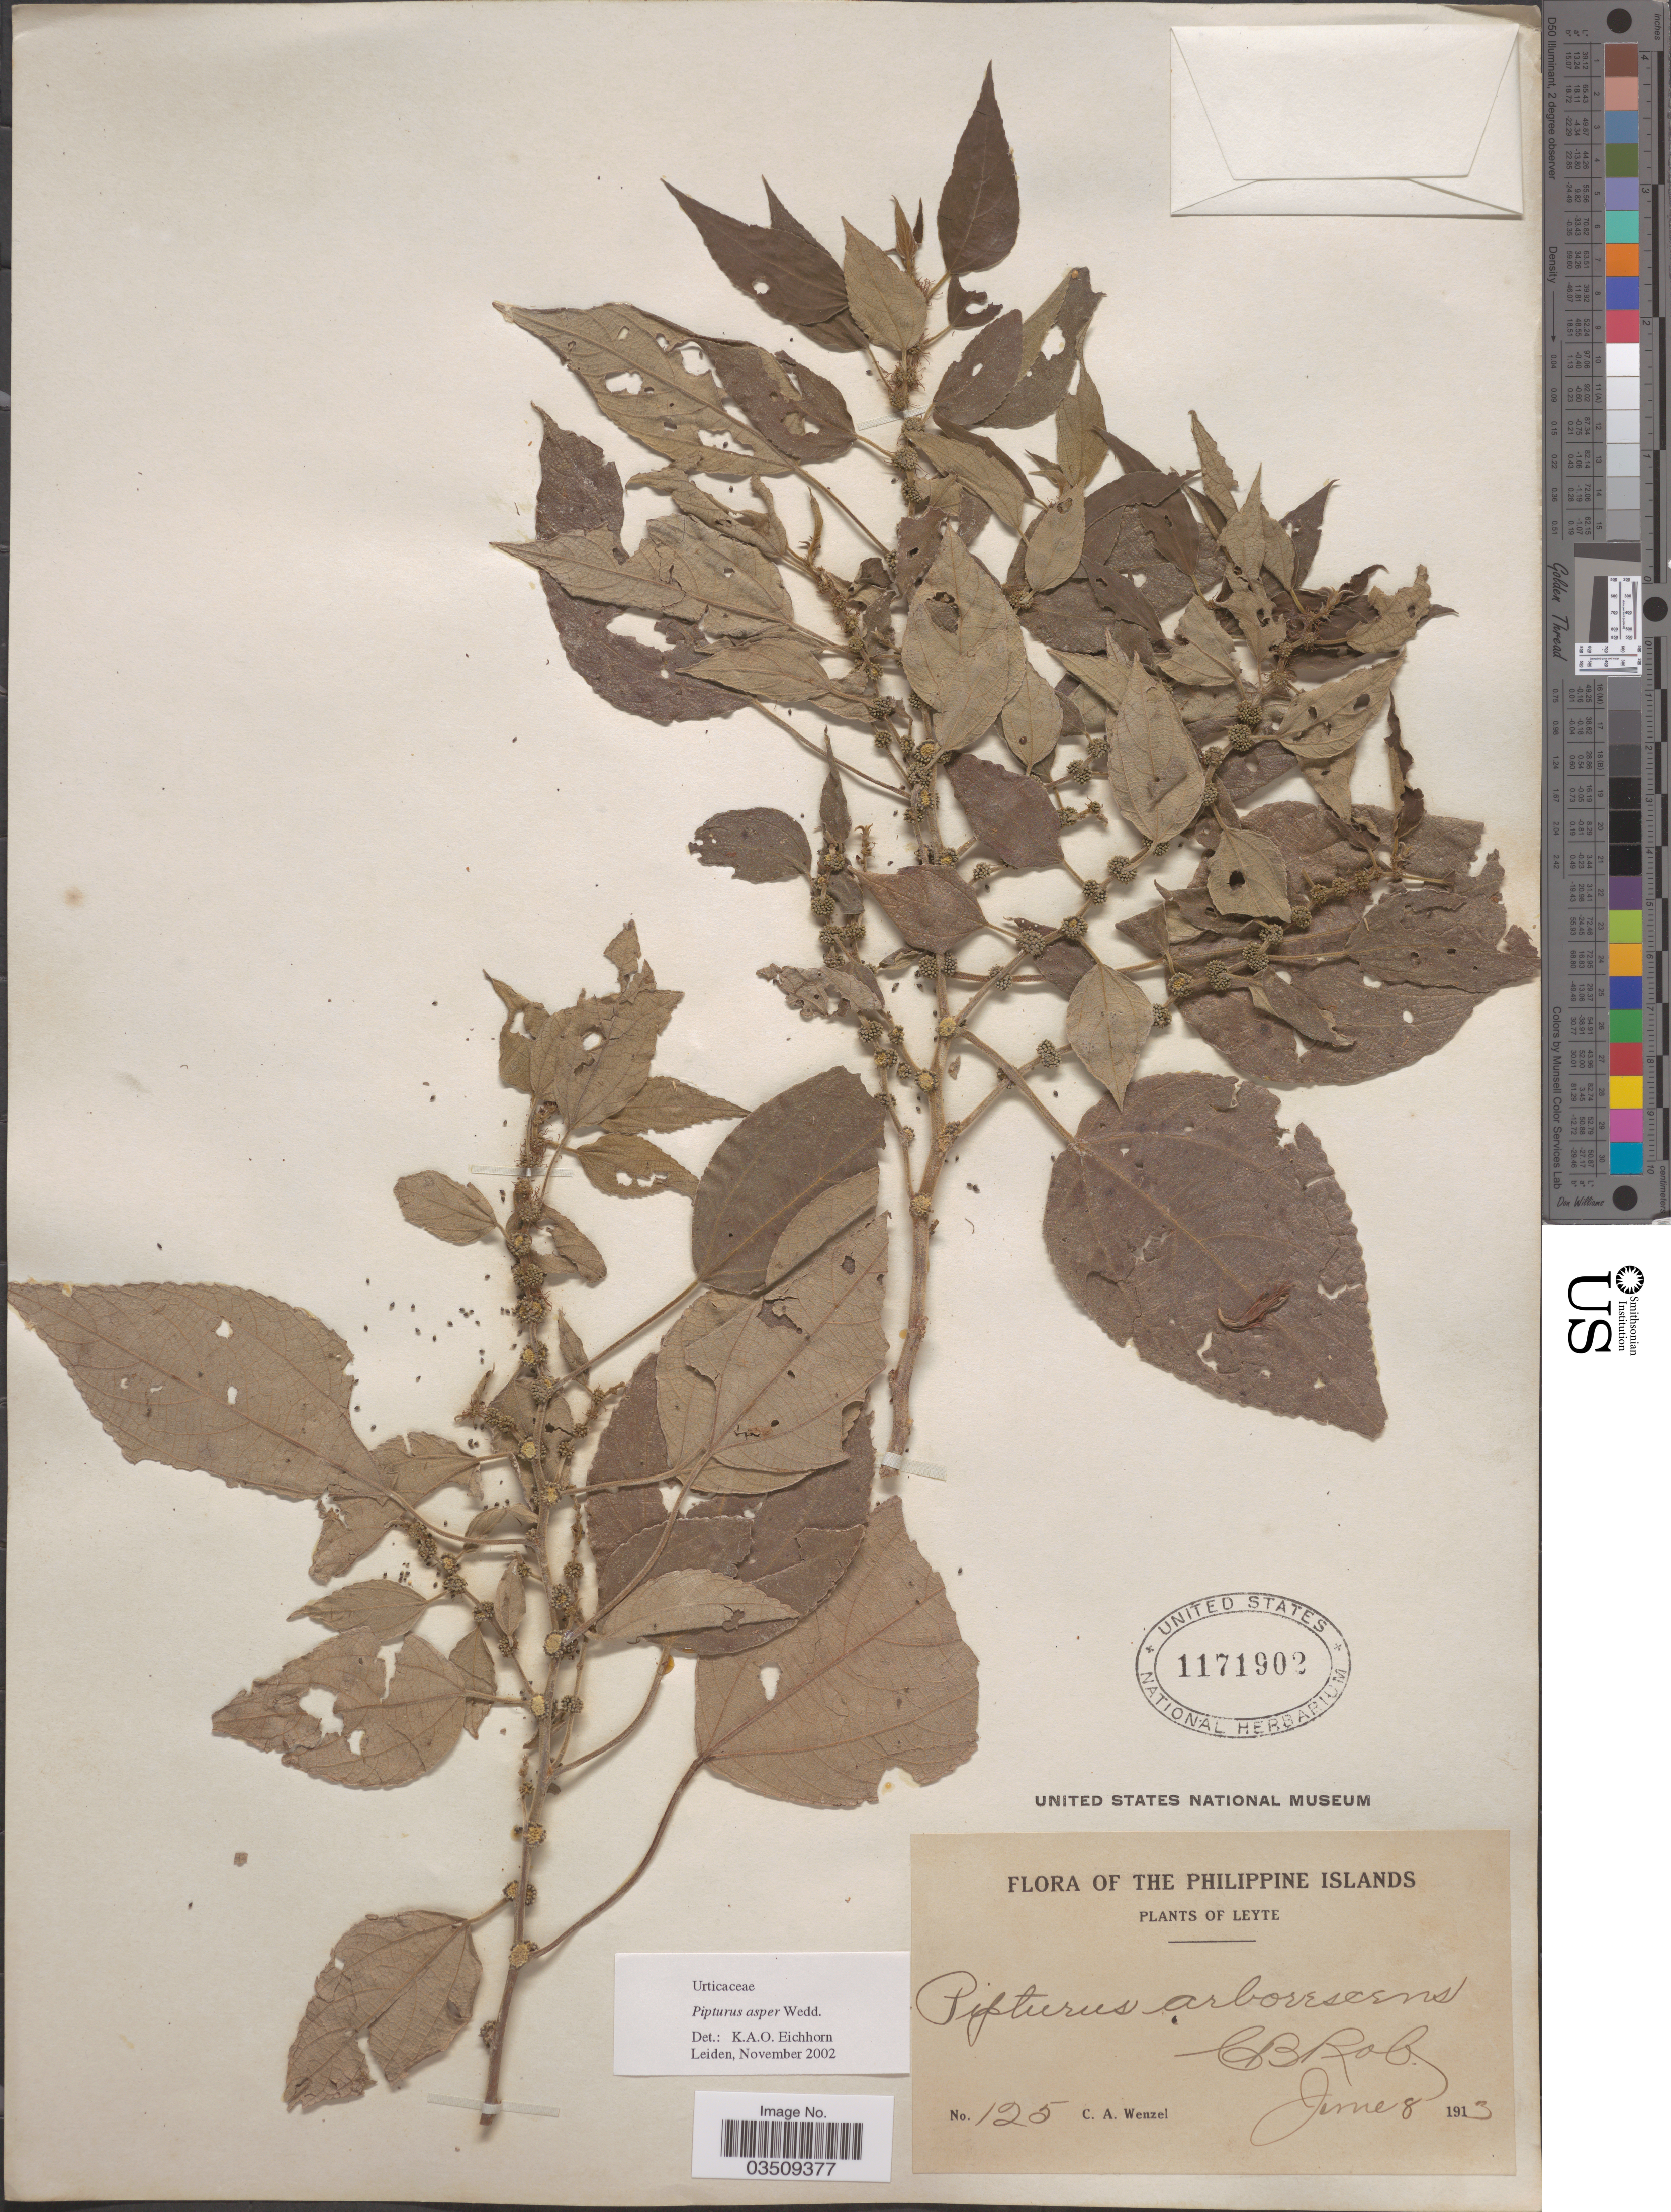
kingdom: Plantae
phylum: Tracheophyta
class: Magnoliopsida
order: Rosales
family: Urticaceae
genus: Pipturus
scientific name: Pipturus arborescens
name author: (Link) C.B. Rob.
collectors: C. Wenzel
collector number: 125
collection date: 1913-06-08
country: Philippines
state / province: Eastern Visayas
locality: Leyte.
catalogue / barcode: US 1171902